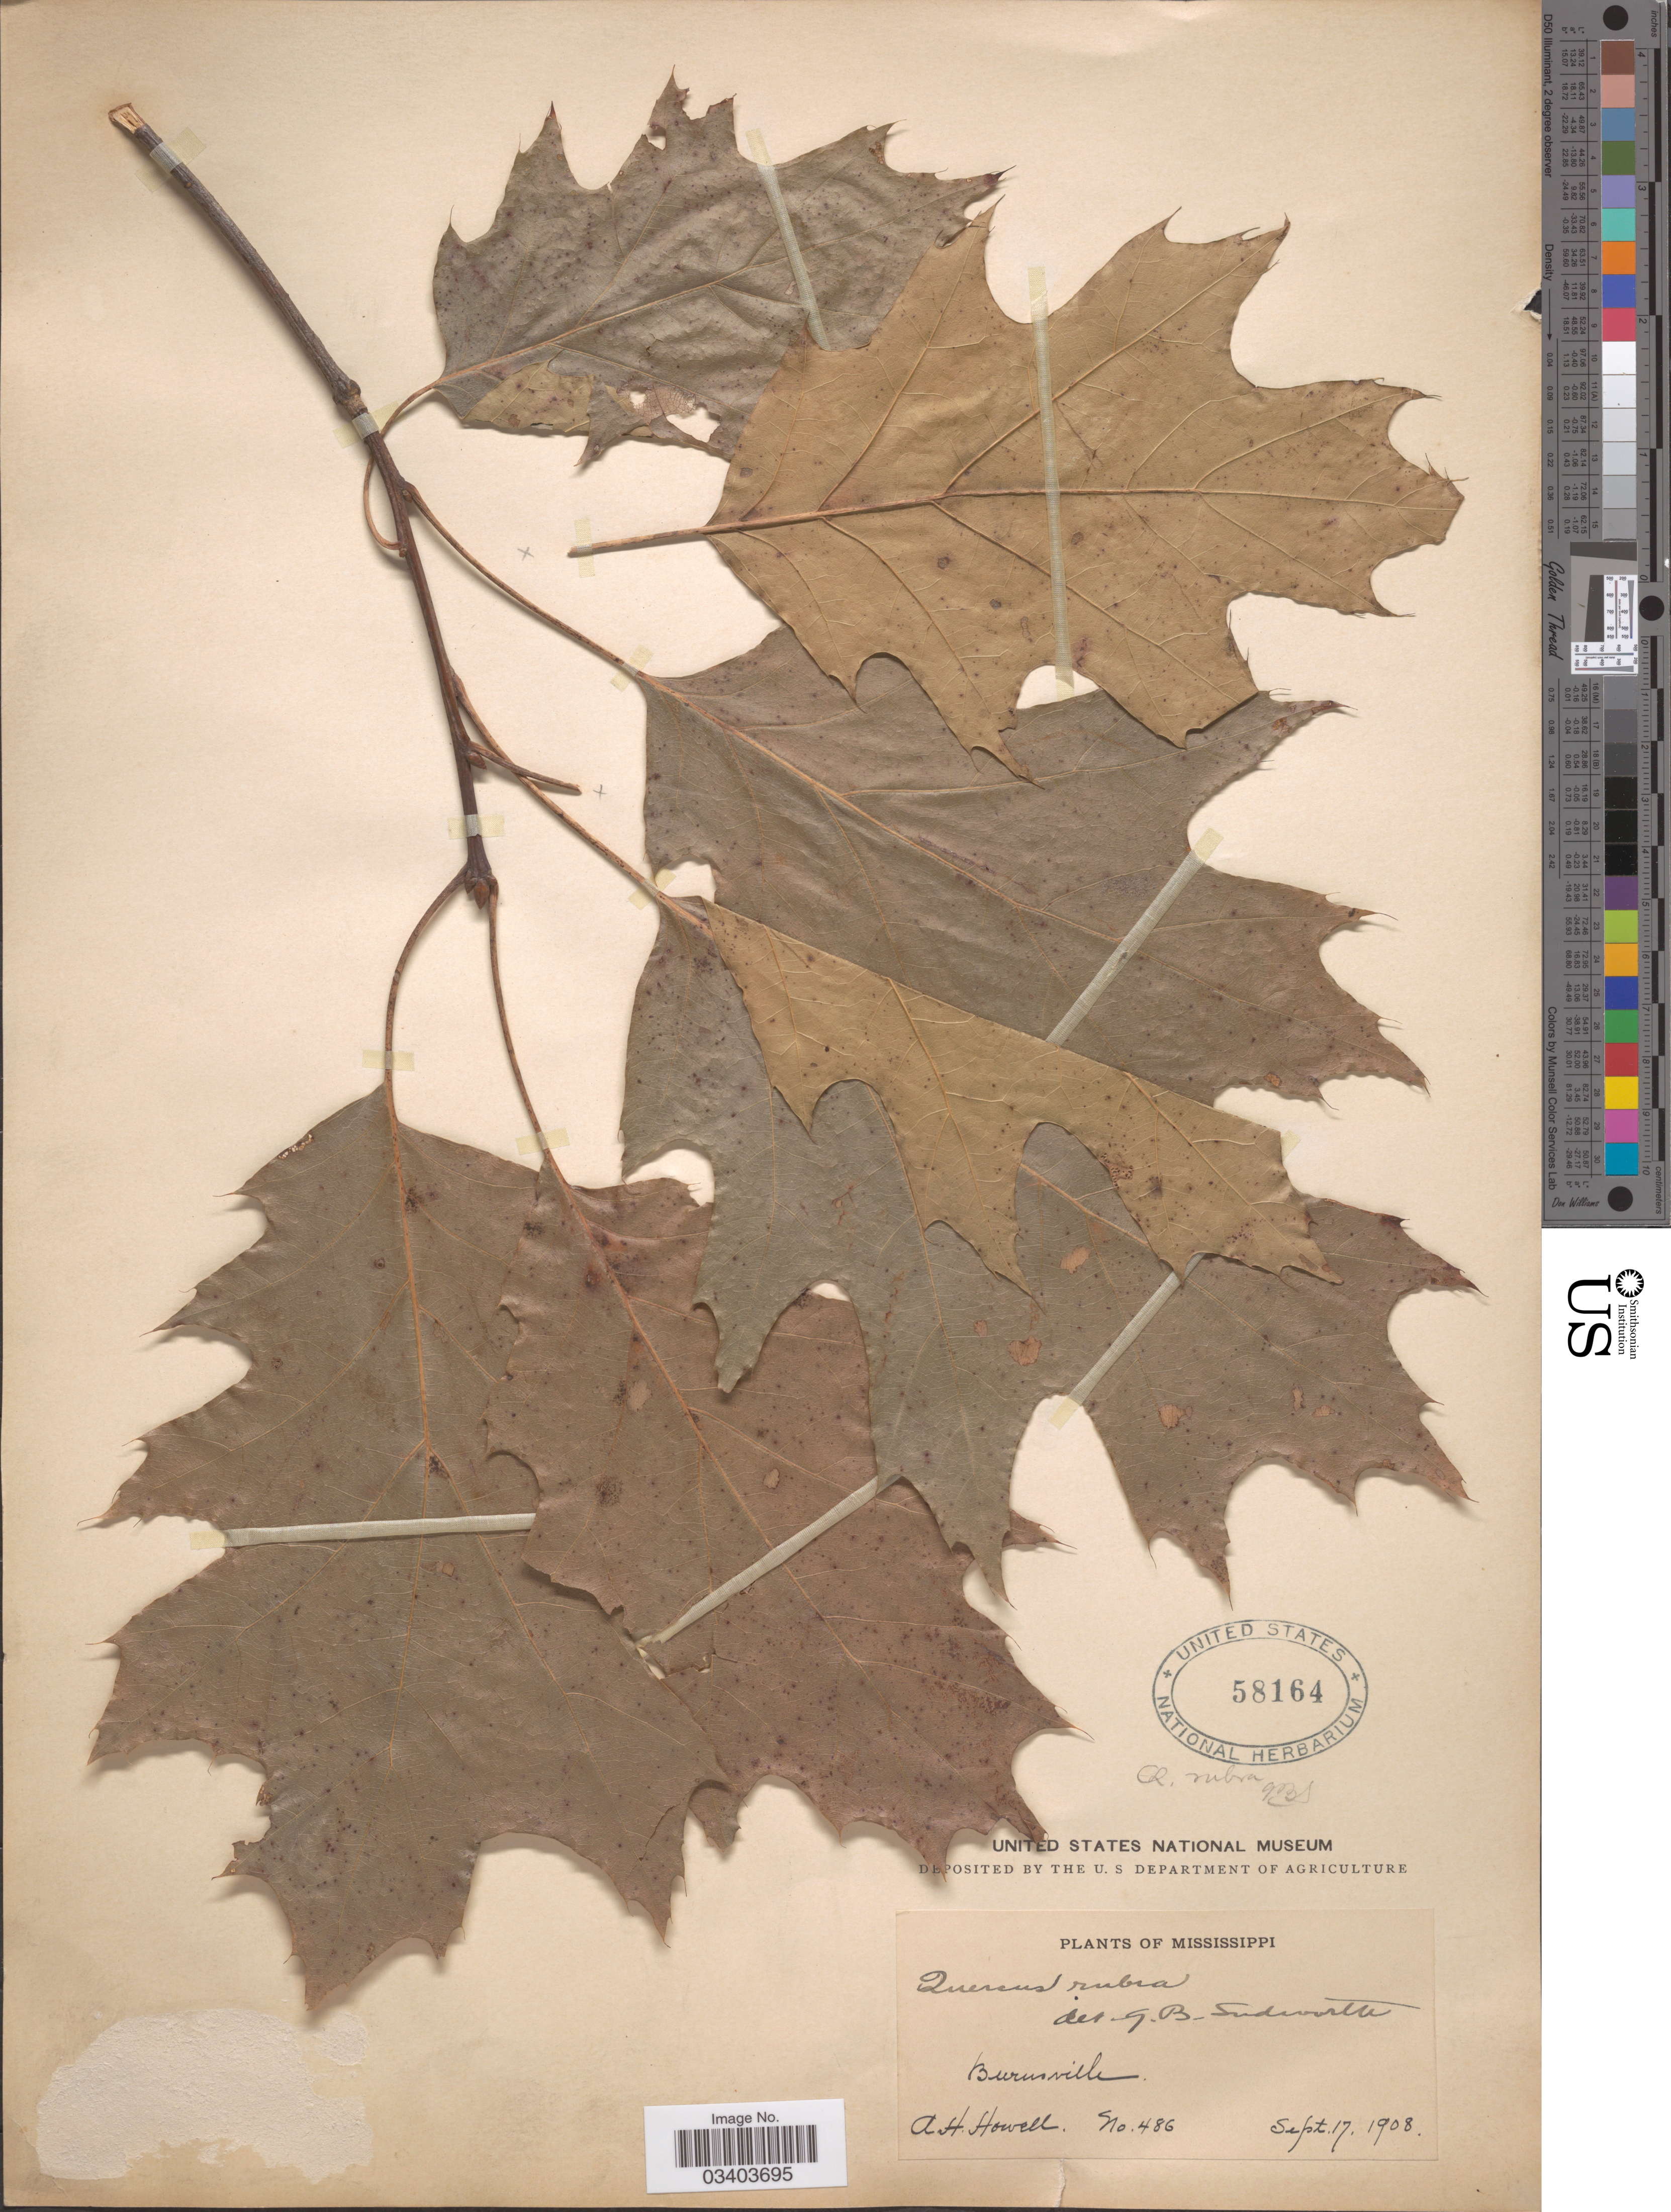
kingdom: Plantae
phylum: Tracheophyta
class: Magnoliopsida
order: Fagales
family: Fagaceae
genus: Quercus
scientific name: Quercus borealis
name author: F. Michx.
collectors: A. Howell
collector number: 486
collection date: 1908-09-17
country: United States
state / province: Mississippi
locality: Burnsville.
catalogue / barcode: US 58164